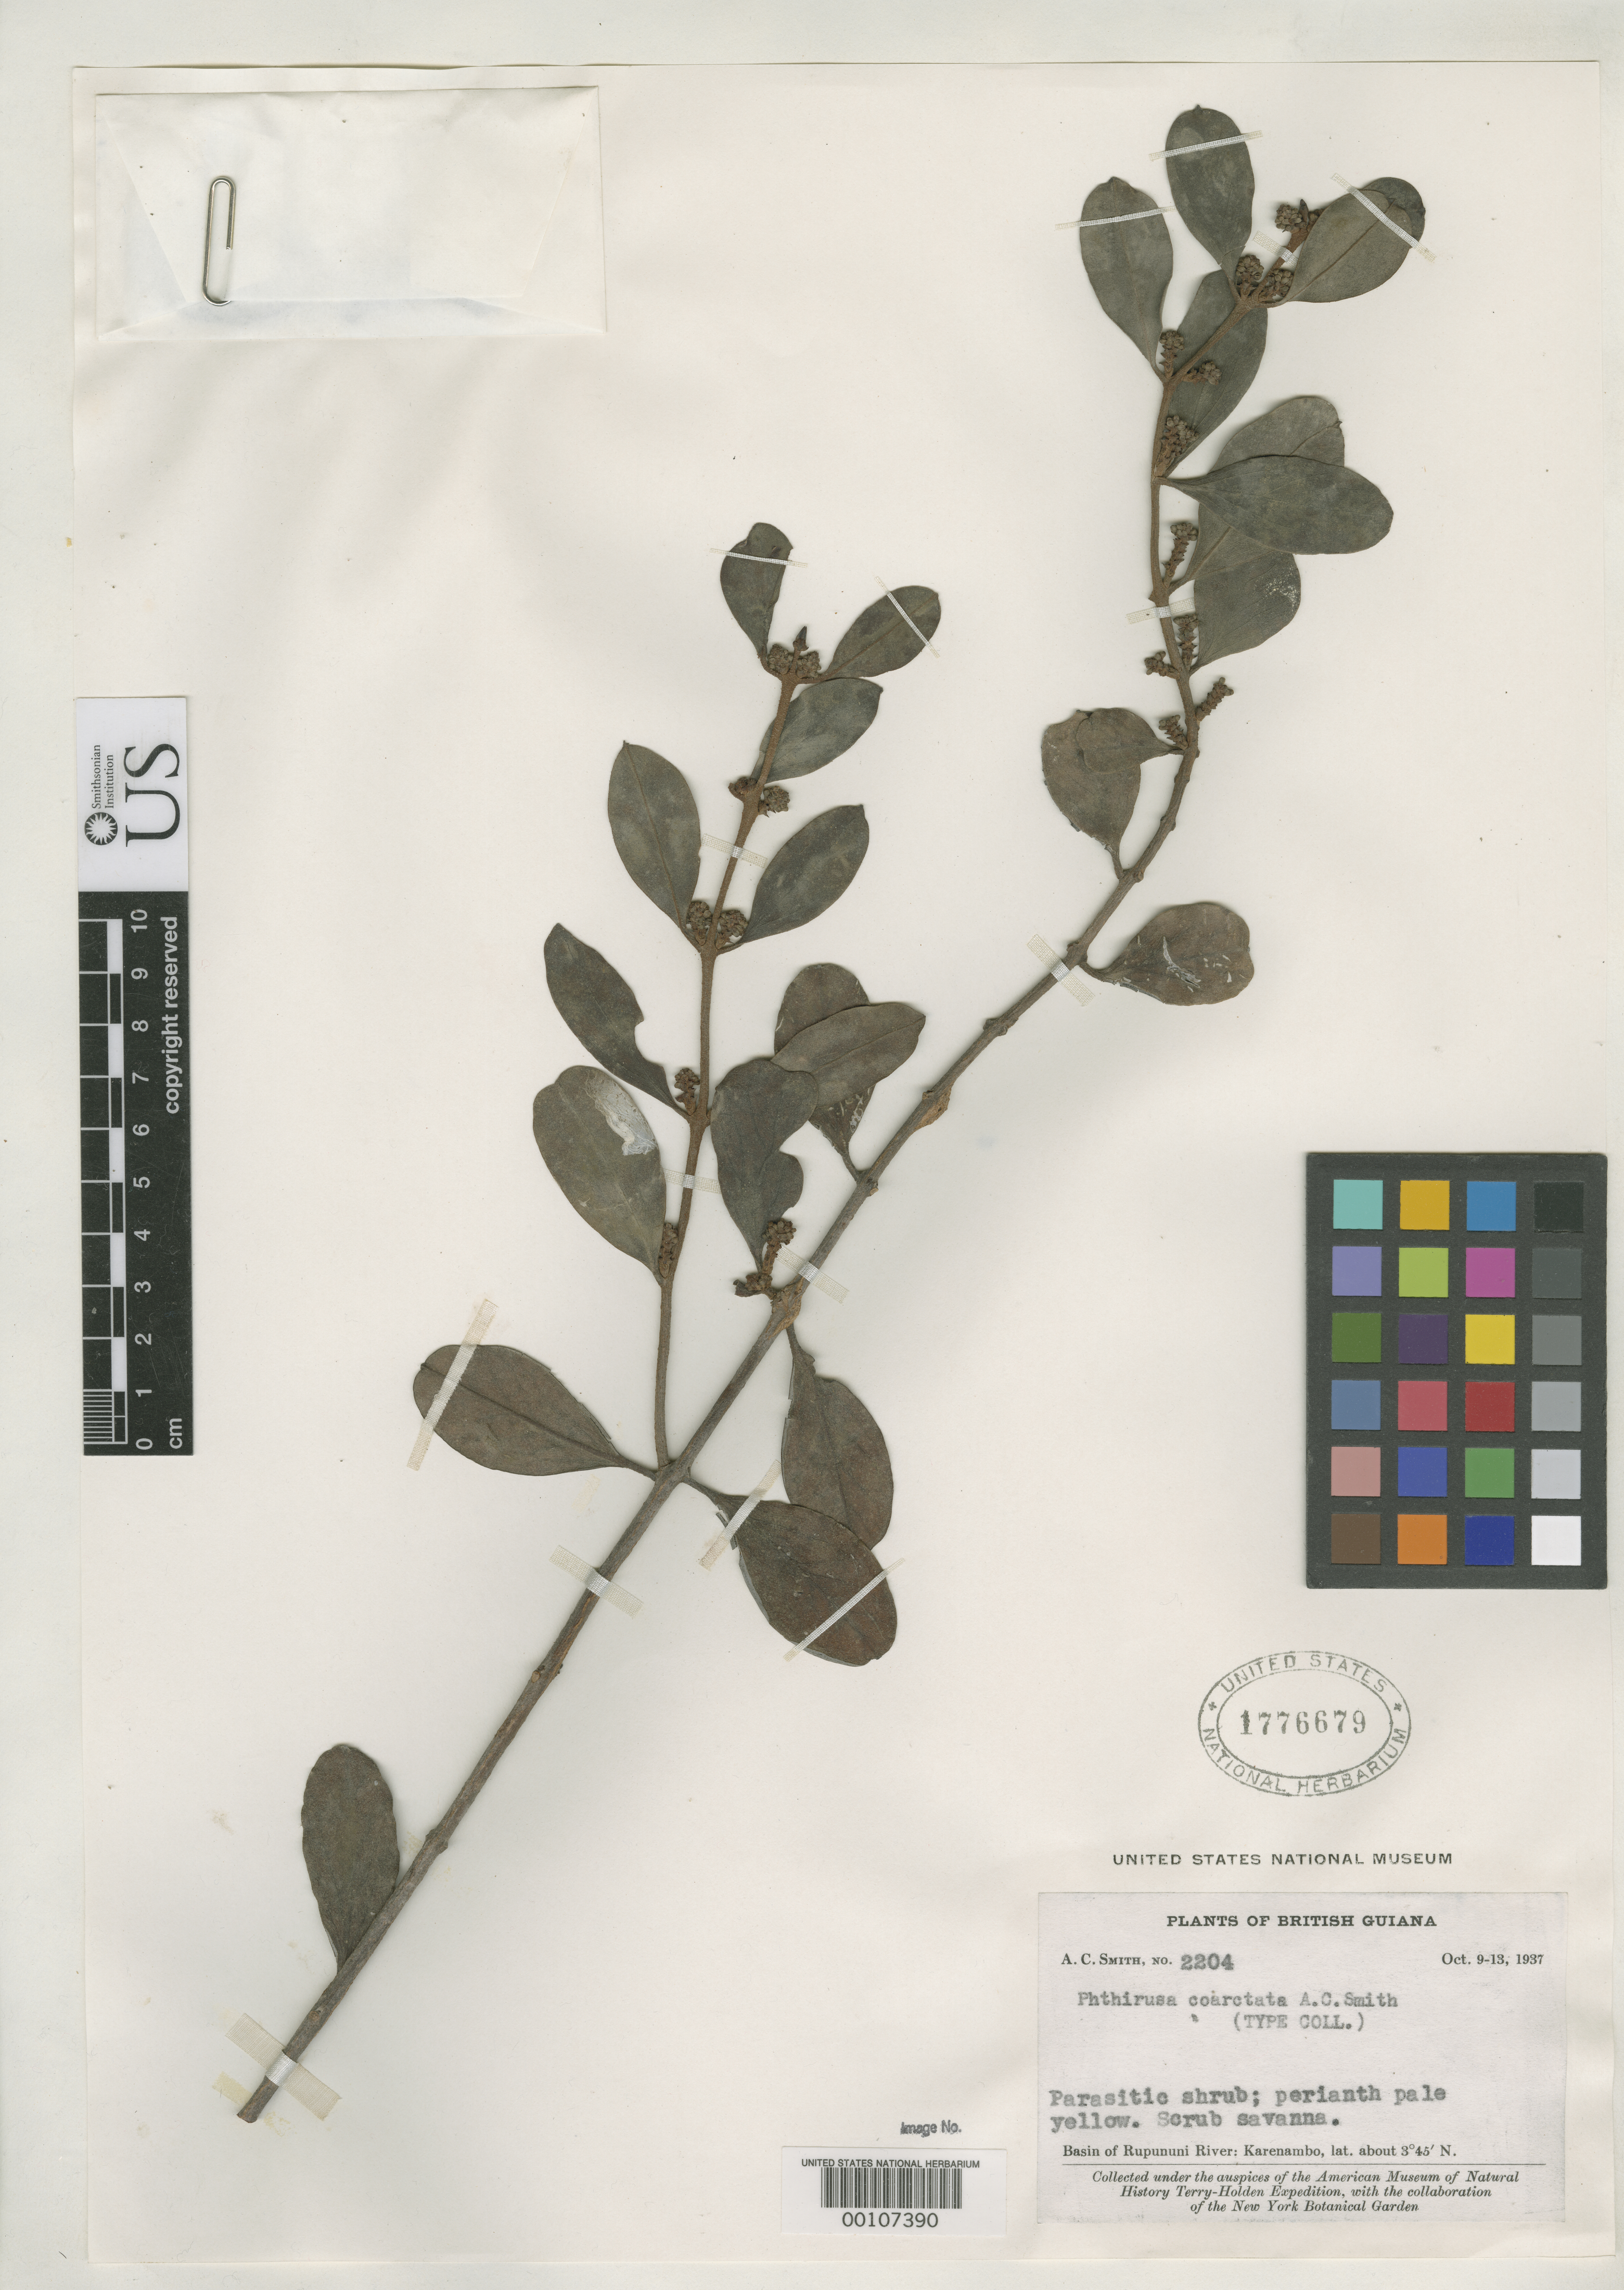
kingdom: Plantae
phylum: Tracheophyta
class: Magnoliopsida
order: Santalales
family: Loranthaceae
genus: Phthirusa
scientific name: Phthirusa coarctata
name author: A.C. Sm.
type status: Isotype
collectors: A. C. Smith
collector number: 2204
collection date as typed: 09 Oct 1937 to 13 Oct 1937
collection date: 1937-10-09/1937-10-13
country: Guyana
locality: Rupununi River, Karenambo.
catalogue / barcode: US 1776679